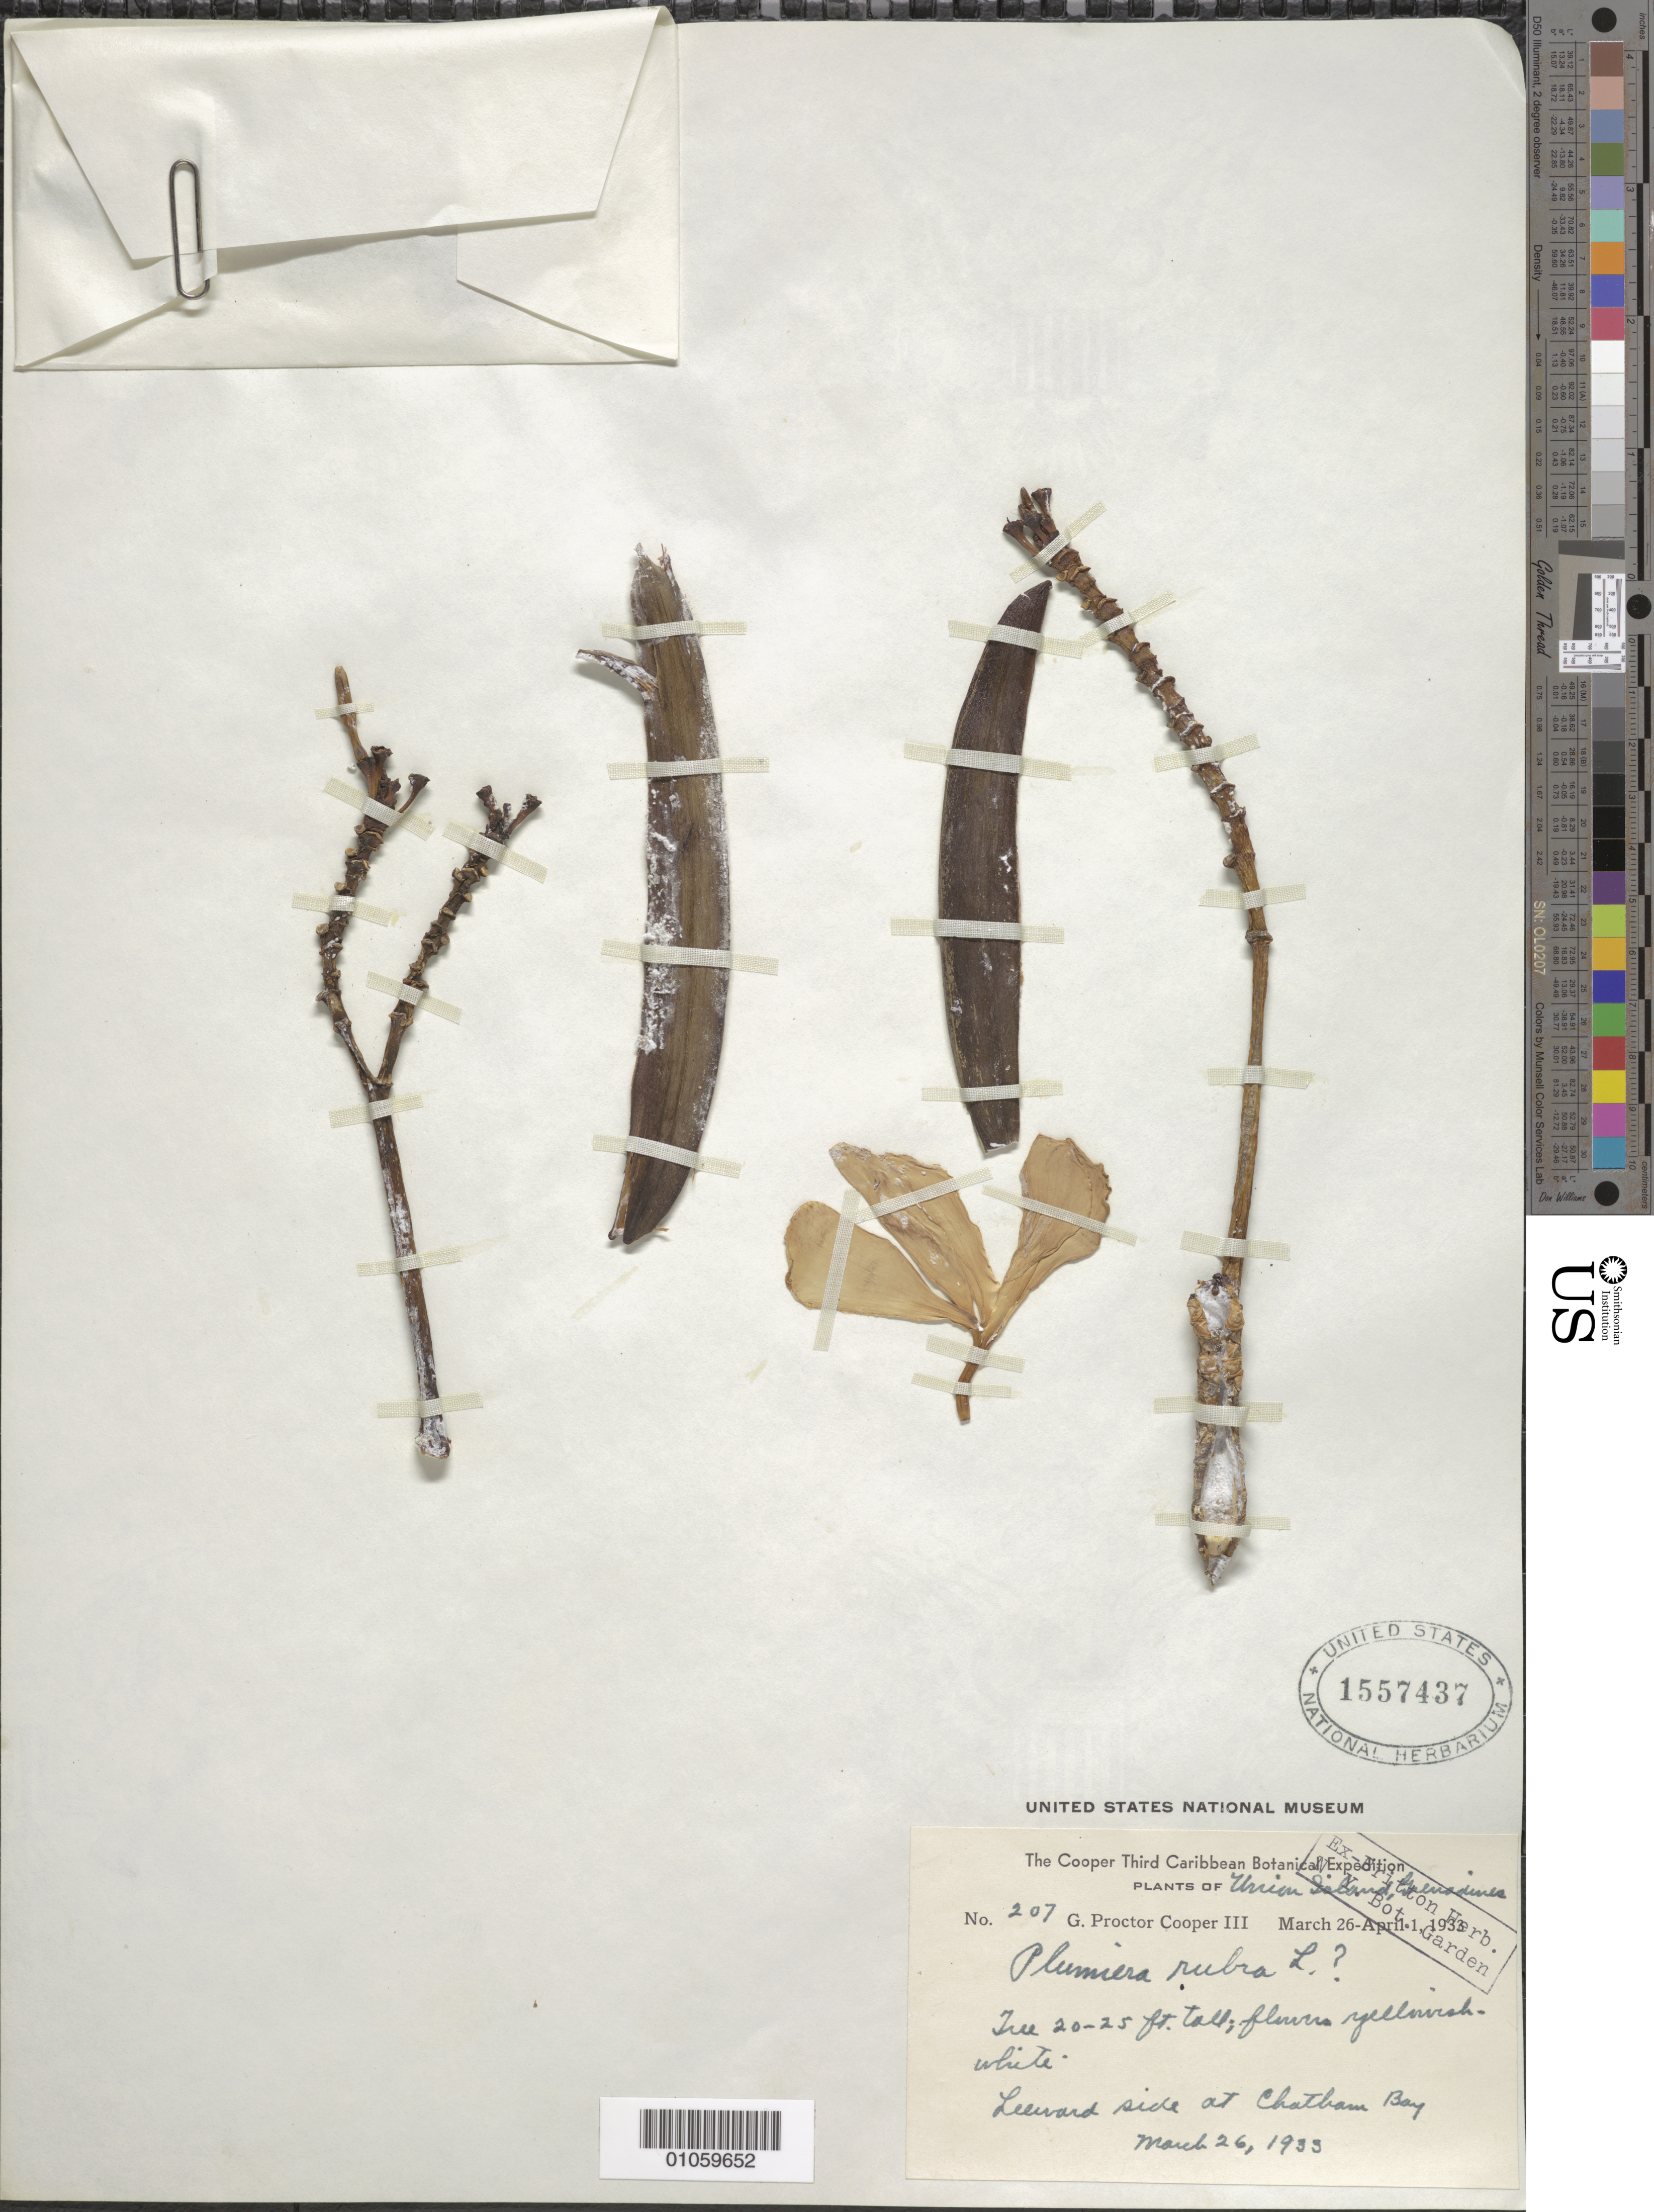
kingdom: Plantae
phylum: Tracheophyta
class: Magnoliopsida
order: Gentianales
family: Apocynaceae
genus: Plumeria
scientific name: Plumeria rubra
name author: L.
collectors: G. Cooper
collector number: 207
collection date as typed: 26 Mar 1933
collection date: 1933-03-26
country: St. Vincent - Grenadines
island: Union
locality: Leeward side at Chatham Bay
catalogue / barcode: US 1557437